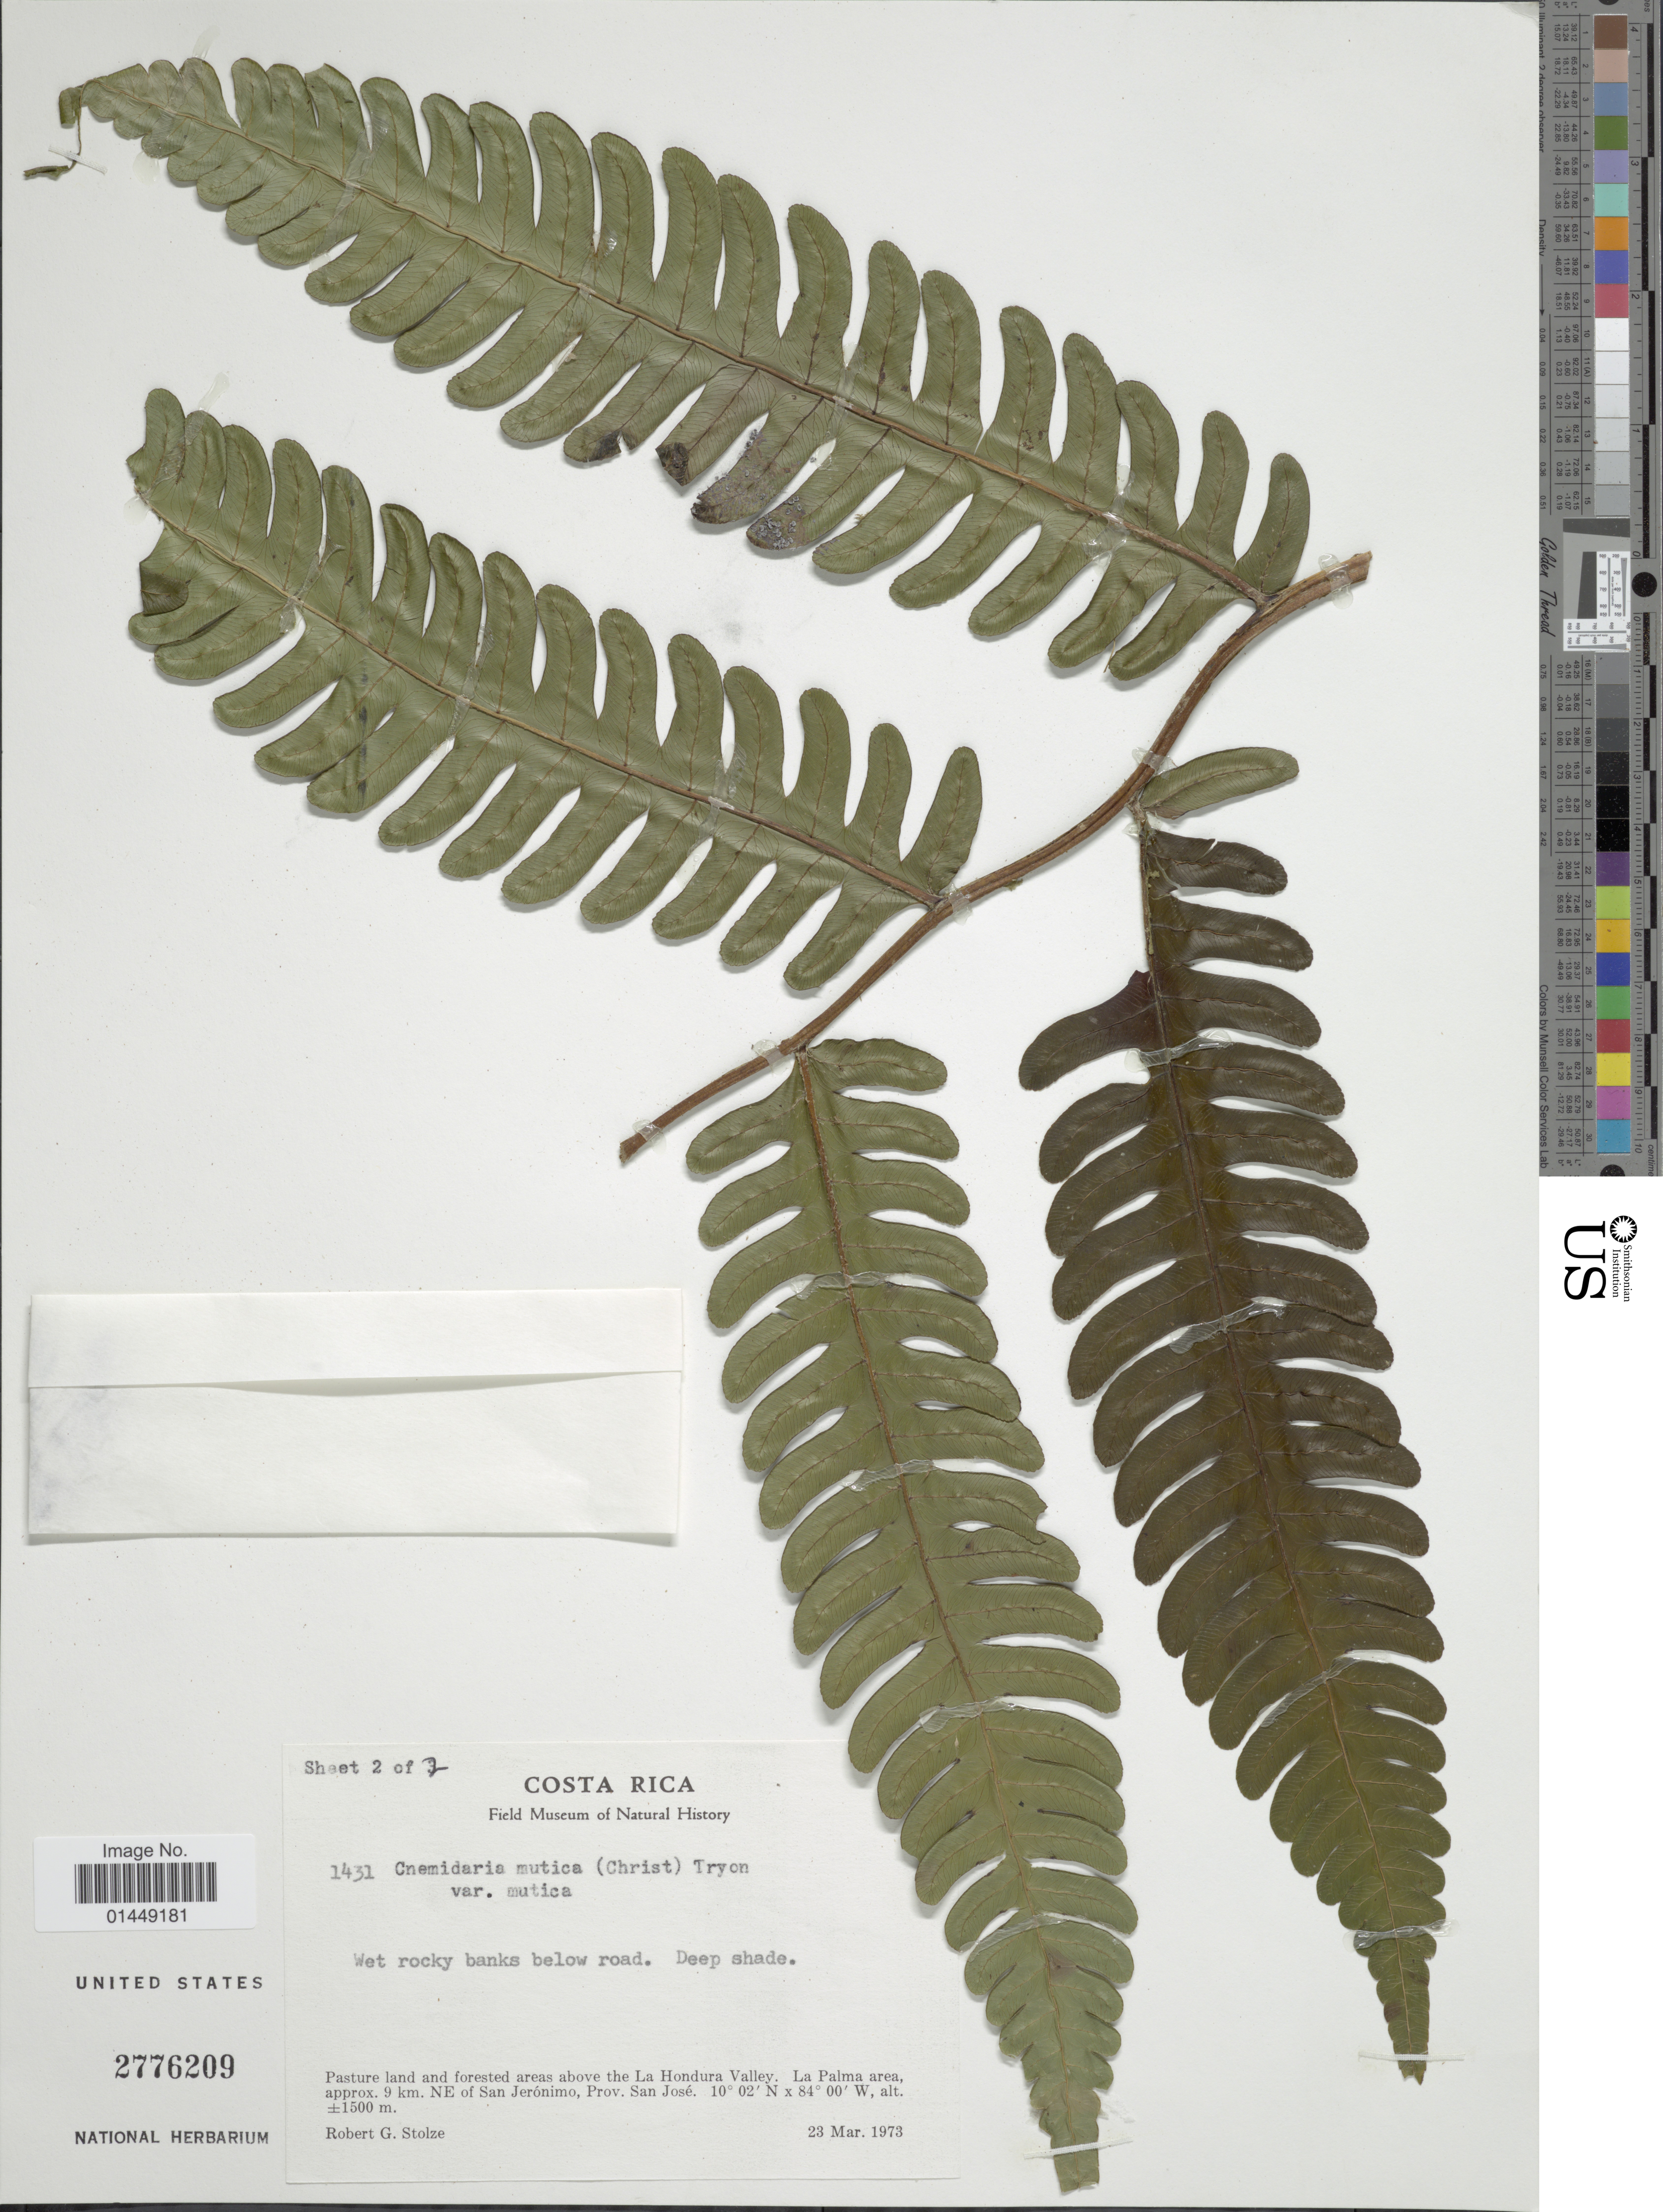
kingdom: Plantae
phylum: Tracheophyta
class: Polypodiopsida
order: Cyatheales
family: Cyatheaceae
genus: Cyathea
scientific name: Cyathea mutica var. mutica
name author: (Christ) Domin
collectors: R. G. Stolze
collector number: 1431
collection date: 1973-03-23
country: Costa Rica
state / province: San José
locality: Pasture land and forested areas above the La Hondura Valley. La Palma area, approx. 9 km. NE of San Jerónimo, Prov. San José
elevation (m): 1500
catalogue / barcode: US 2776209